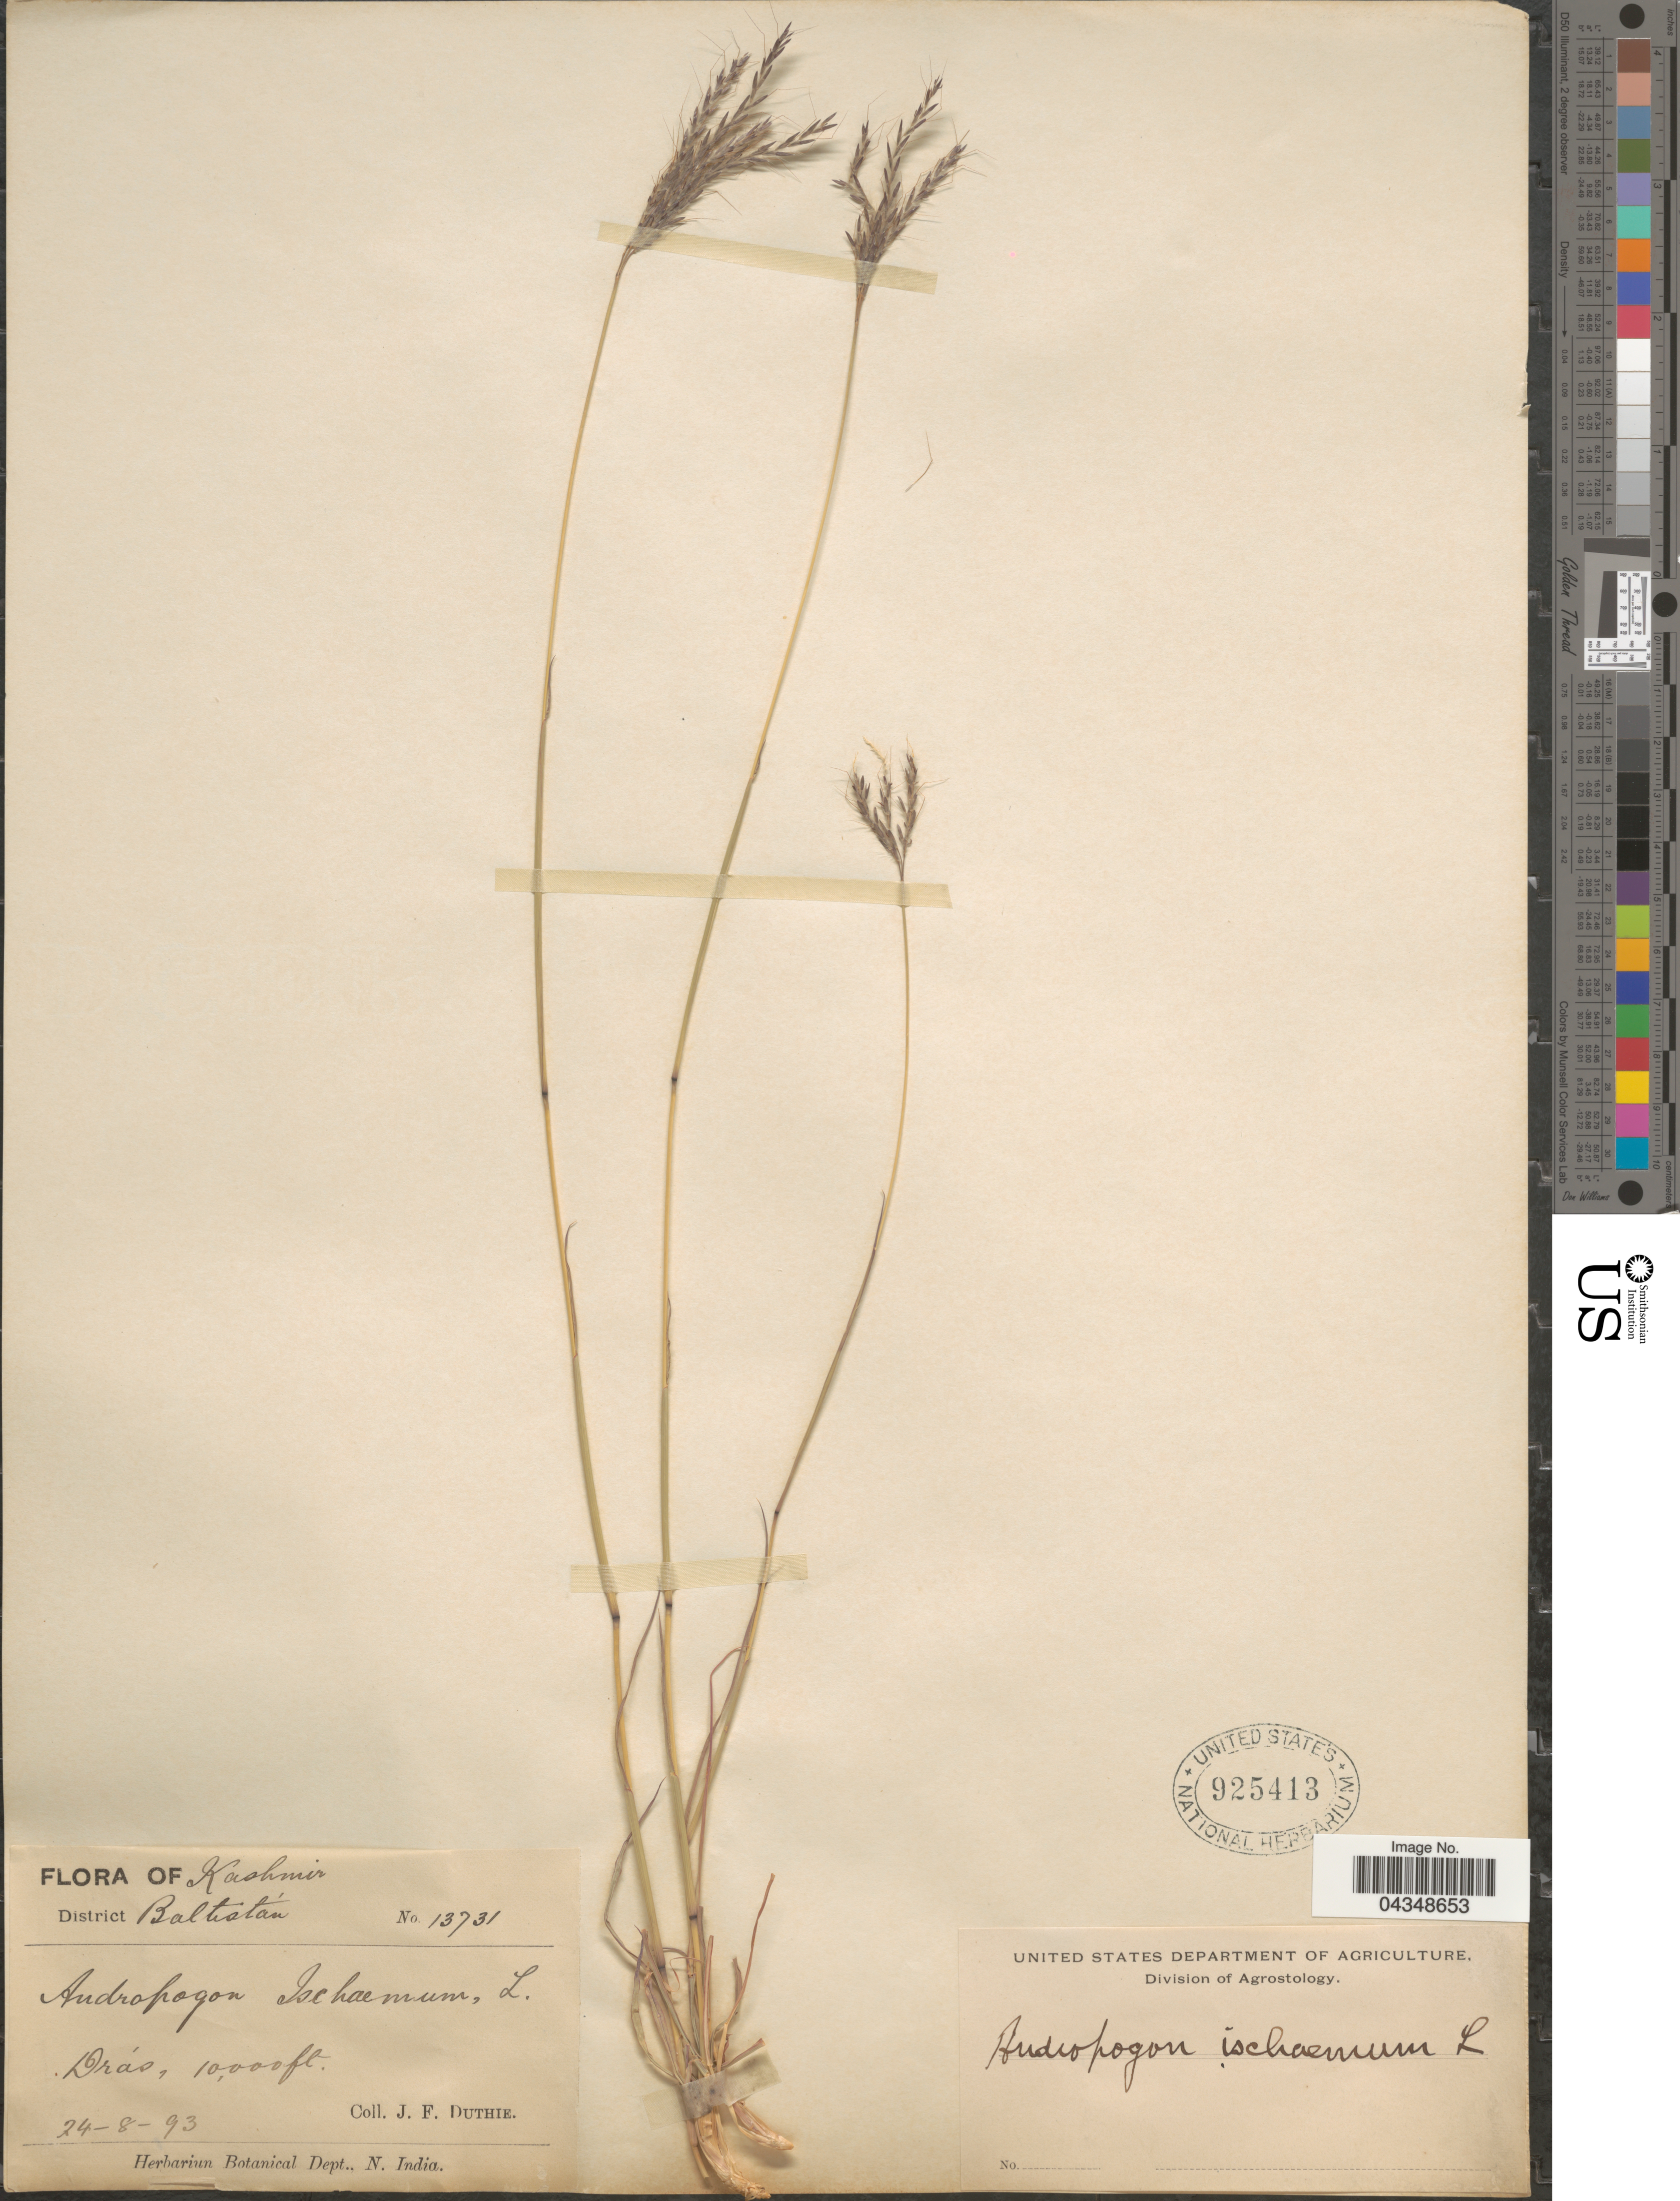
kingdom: Plantae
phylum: Tracheophyta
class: Liliopsida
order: Poales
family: Poaceae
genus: Bothriochloa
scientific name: Bothriochloa ischaemum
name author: (L.) Keng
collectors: J. F. Duthie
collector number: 13731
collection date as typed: Transcribed d/m/y: 24/8/93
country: Pakistan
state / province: Gilgit-Baltistan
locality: Kashmir. District Baltistán. Drás.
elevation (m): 3048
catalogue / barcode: US 925413